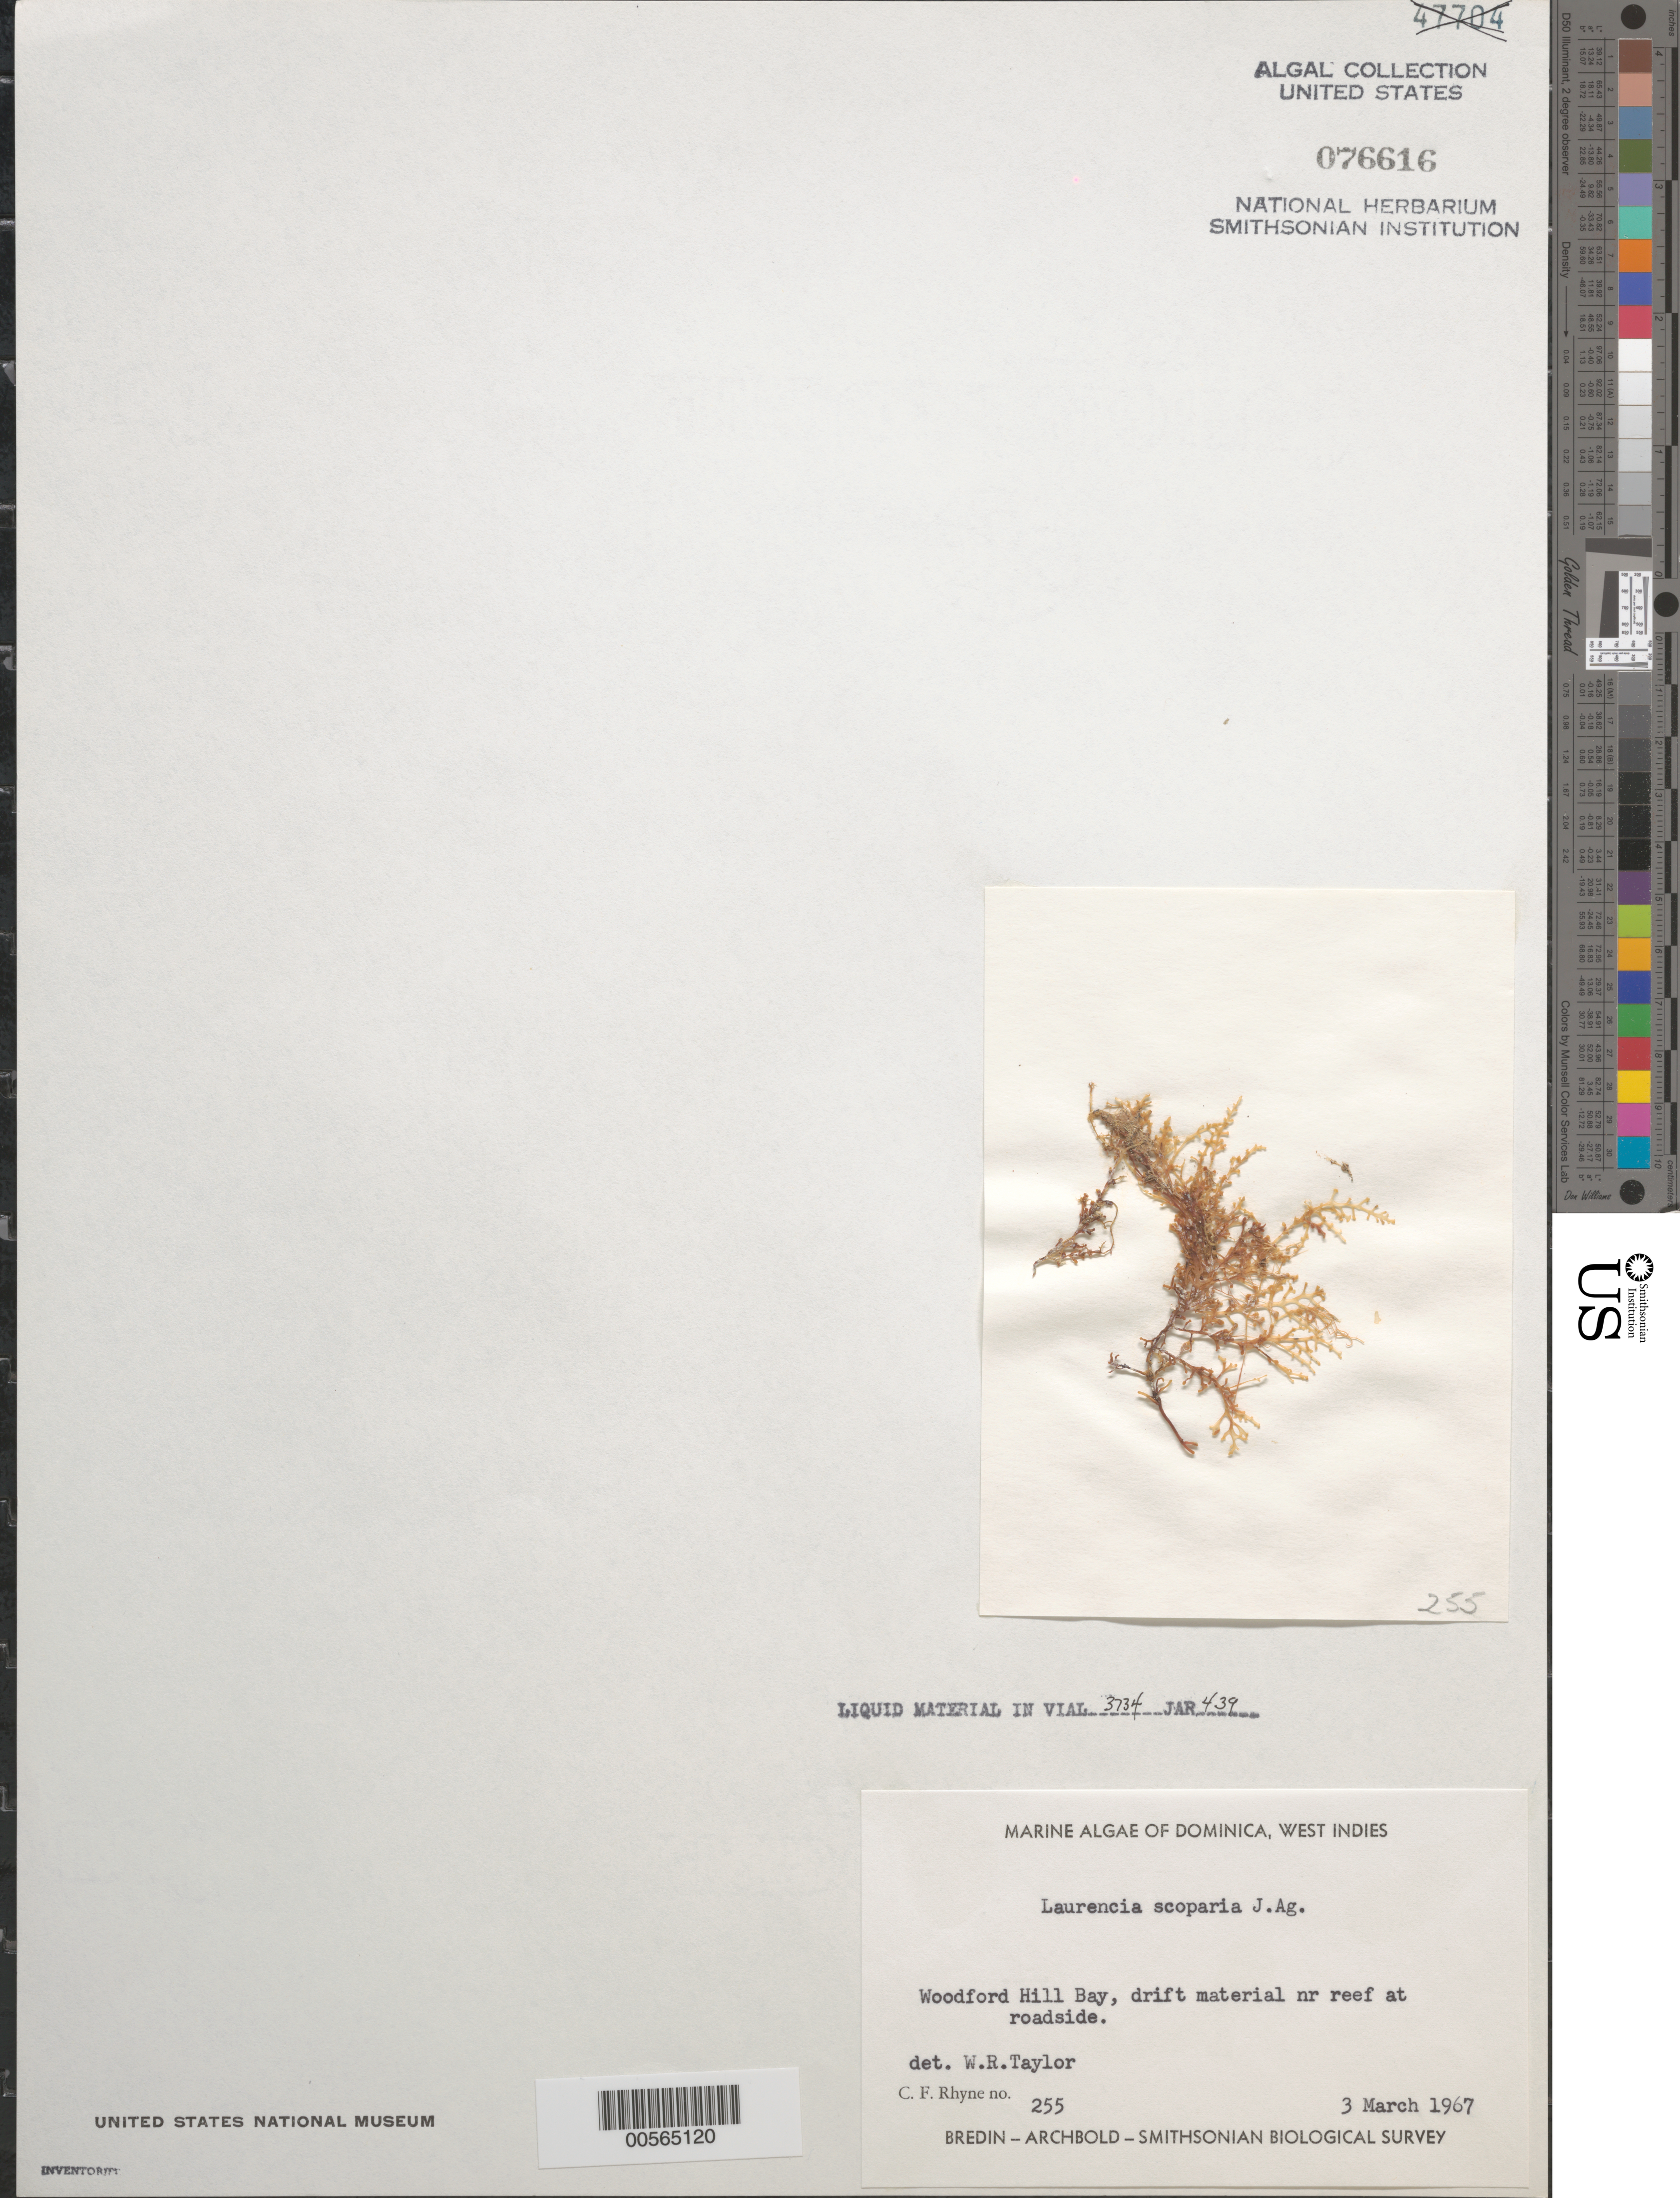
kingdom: Plantae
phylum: Rhodophyta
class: Florideophyceae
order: Ceramiales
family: Rhodomelaceae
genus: Laurencia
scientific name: Laurencia dendroidea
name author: J. Agardh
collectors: C. Rhyne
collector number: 255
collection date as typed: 03 Mar 1967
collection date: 1967-03-03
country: Dominica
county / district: St. Andrew's Parish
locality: Woodford Hill Bay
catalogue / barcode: US 76616